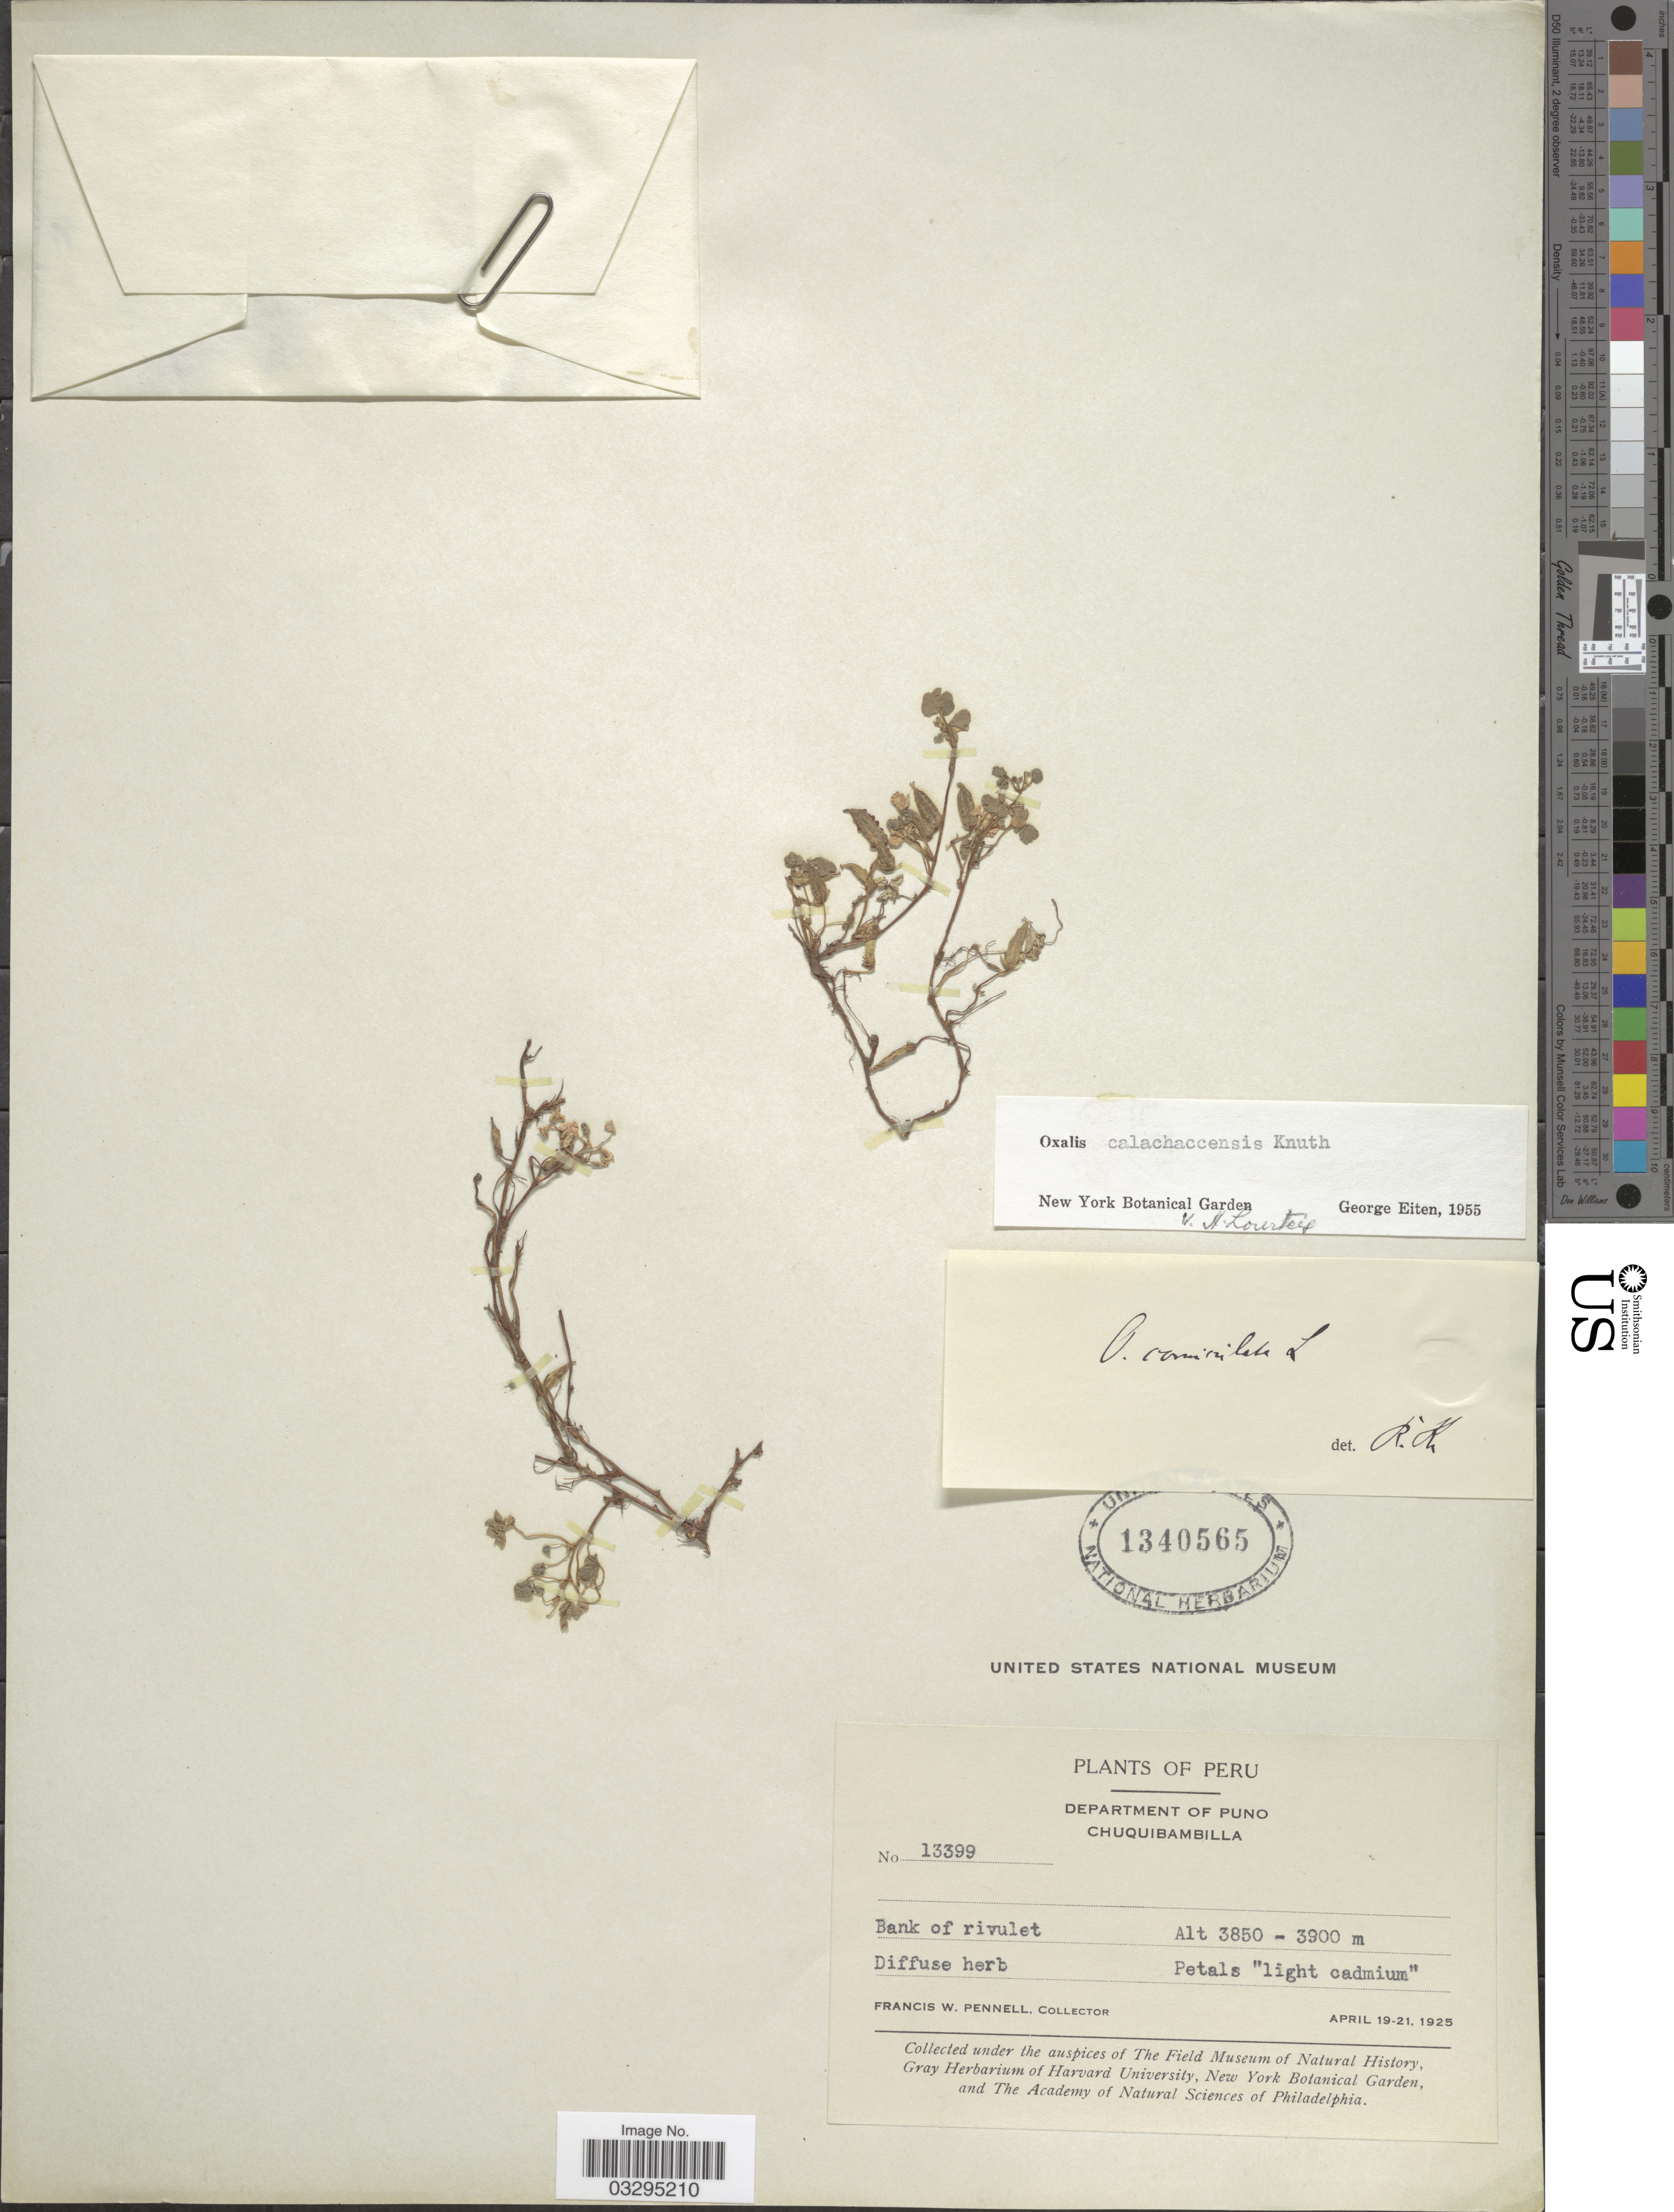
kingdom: Plantae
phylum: Tracheophyta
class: Magnoliopsida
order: Oxalidales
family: Oxalidaceae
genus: Oxalis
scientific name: Oxalis calachaccensis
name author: R. Knuth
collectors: F. W. Pennell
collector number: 13399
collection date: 1925-04-19/1925-04-21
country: Peru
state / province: Puno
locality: Department of Puno. Chuquibambilla. Bank of rivulet.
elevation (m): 3850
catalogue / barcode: US 1340565